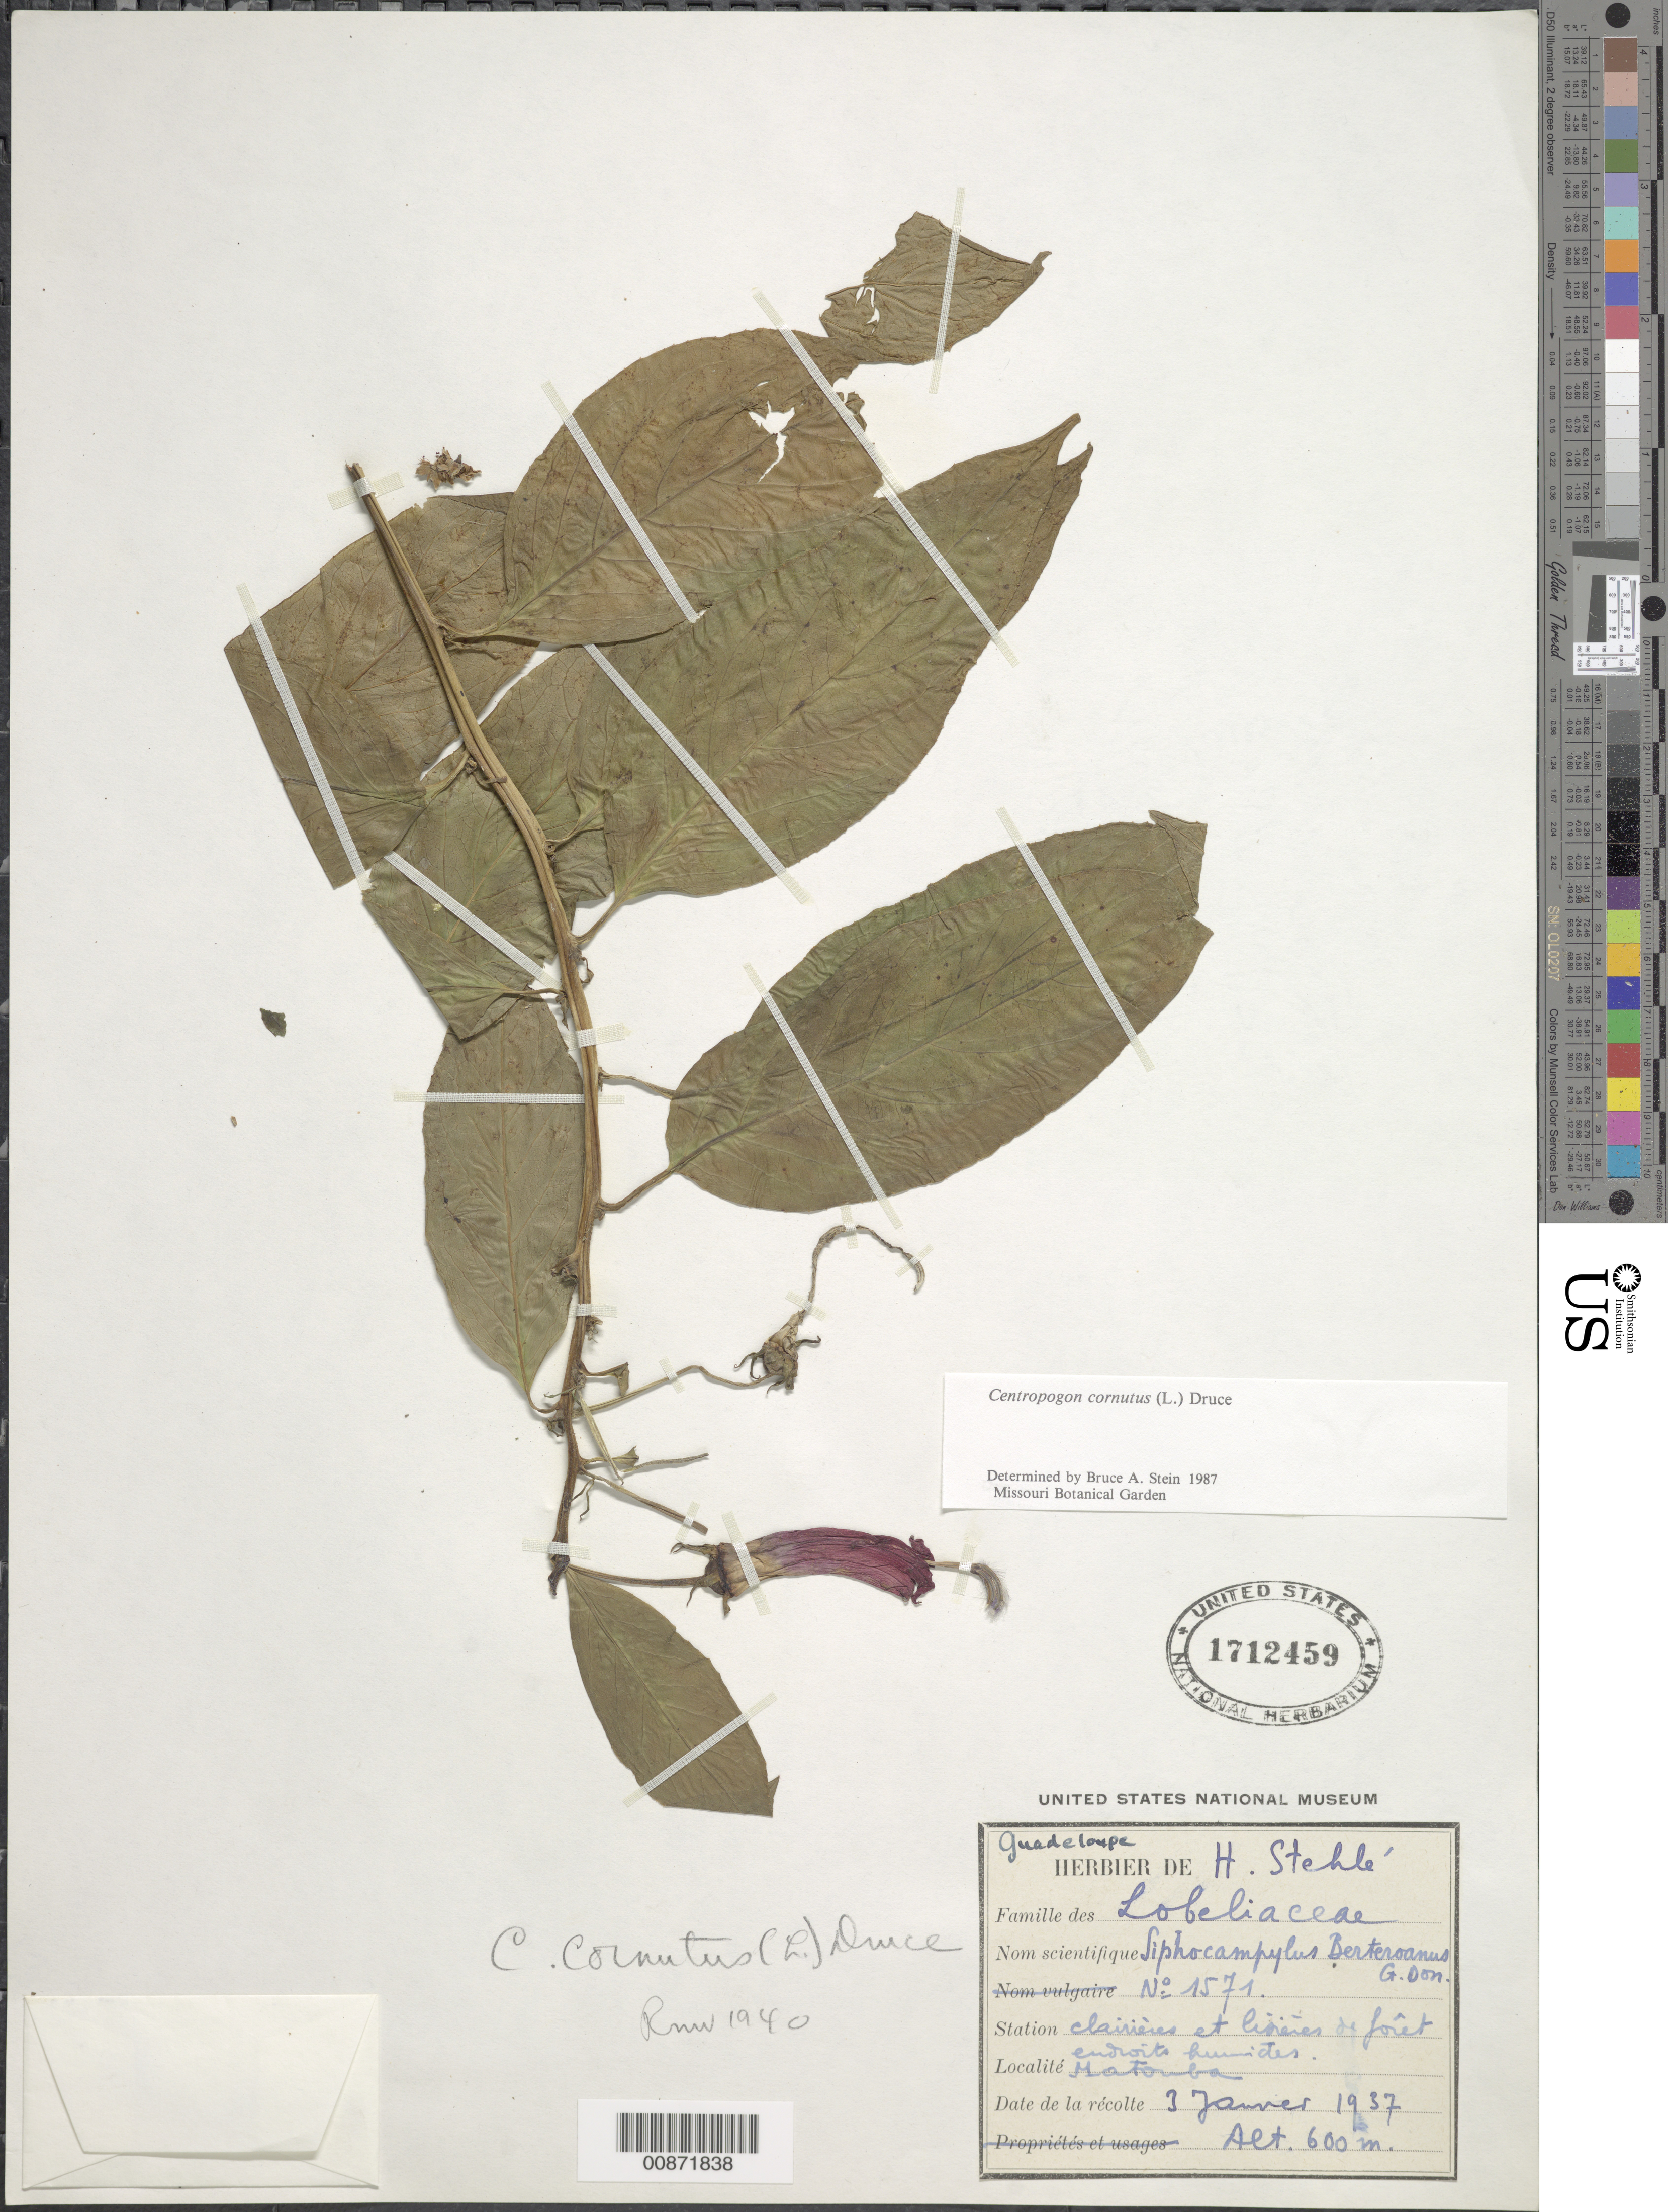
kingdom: Plantae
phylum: Tracheophyta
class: Magnoliopsida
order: Asterales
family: Campanulaceae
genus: Centropogon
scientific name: Centropogon cornutus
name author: (L.) Druce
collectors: H. Stehlé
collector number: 1571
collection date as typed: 03 Jan 1937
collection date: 1937-01-03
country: Guadeloupe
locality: Matouba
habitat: Clearing in rainforest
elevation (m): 600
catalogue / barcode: US 1712459